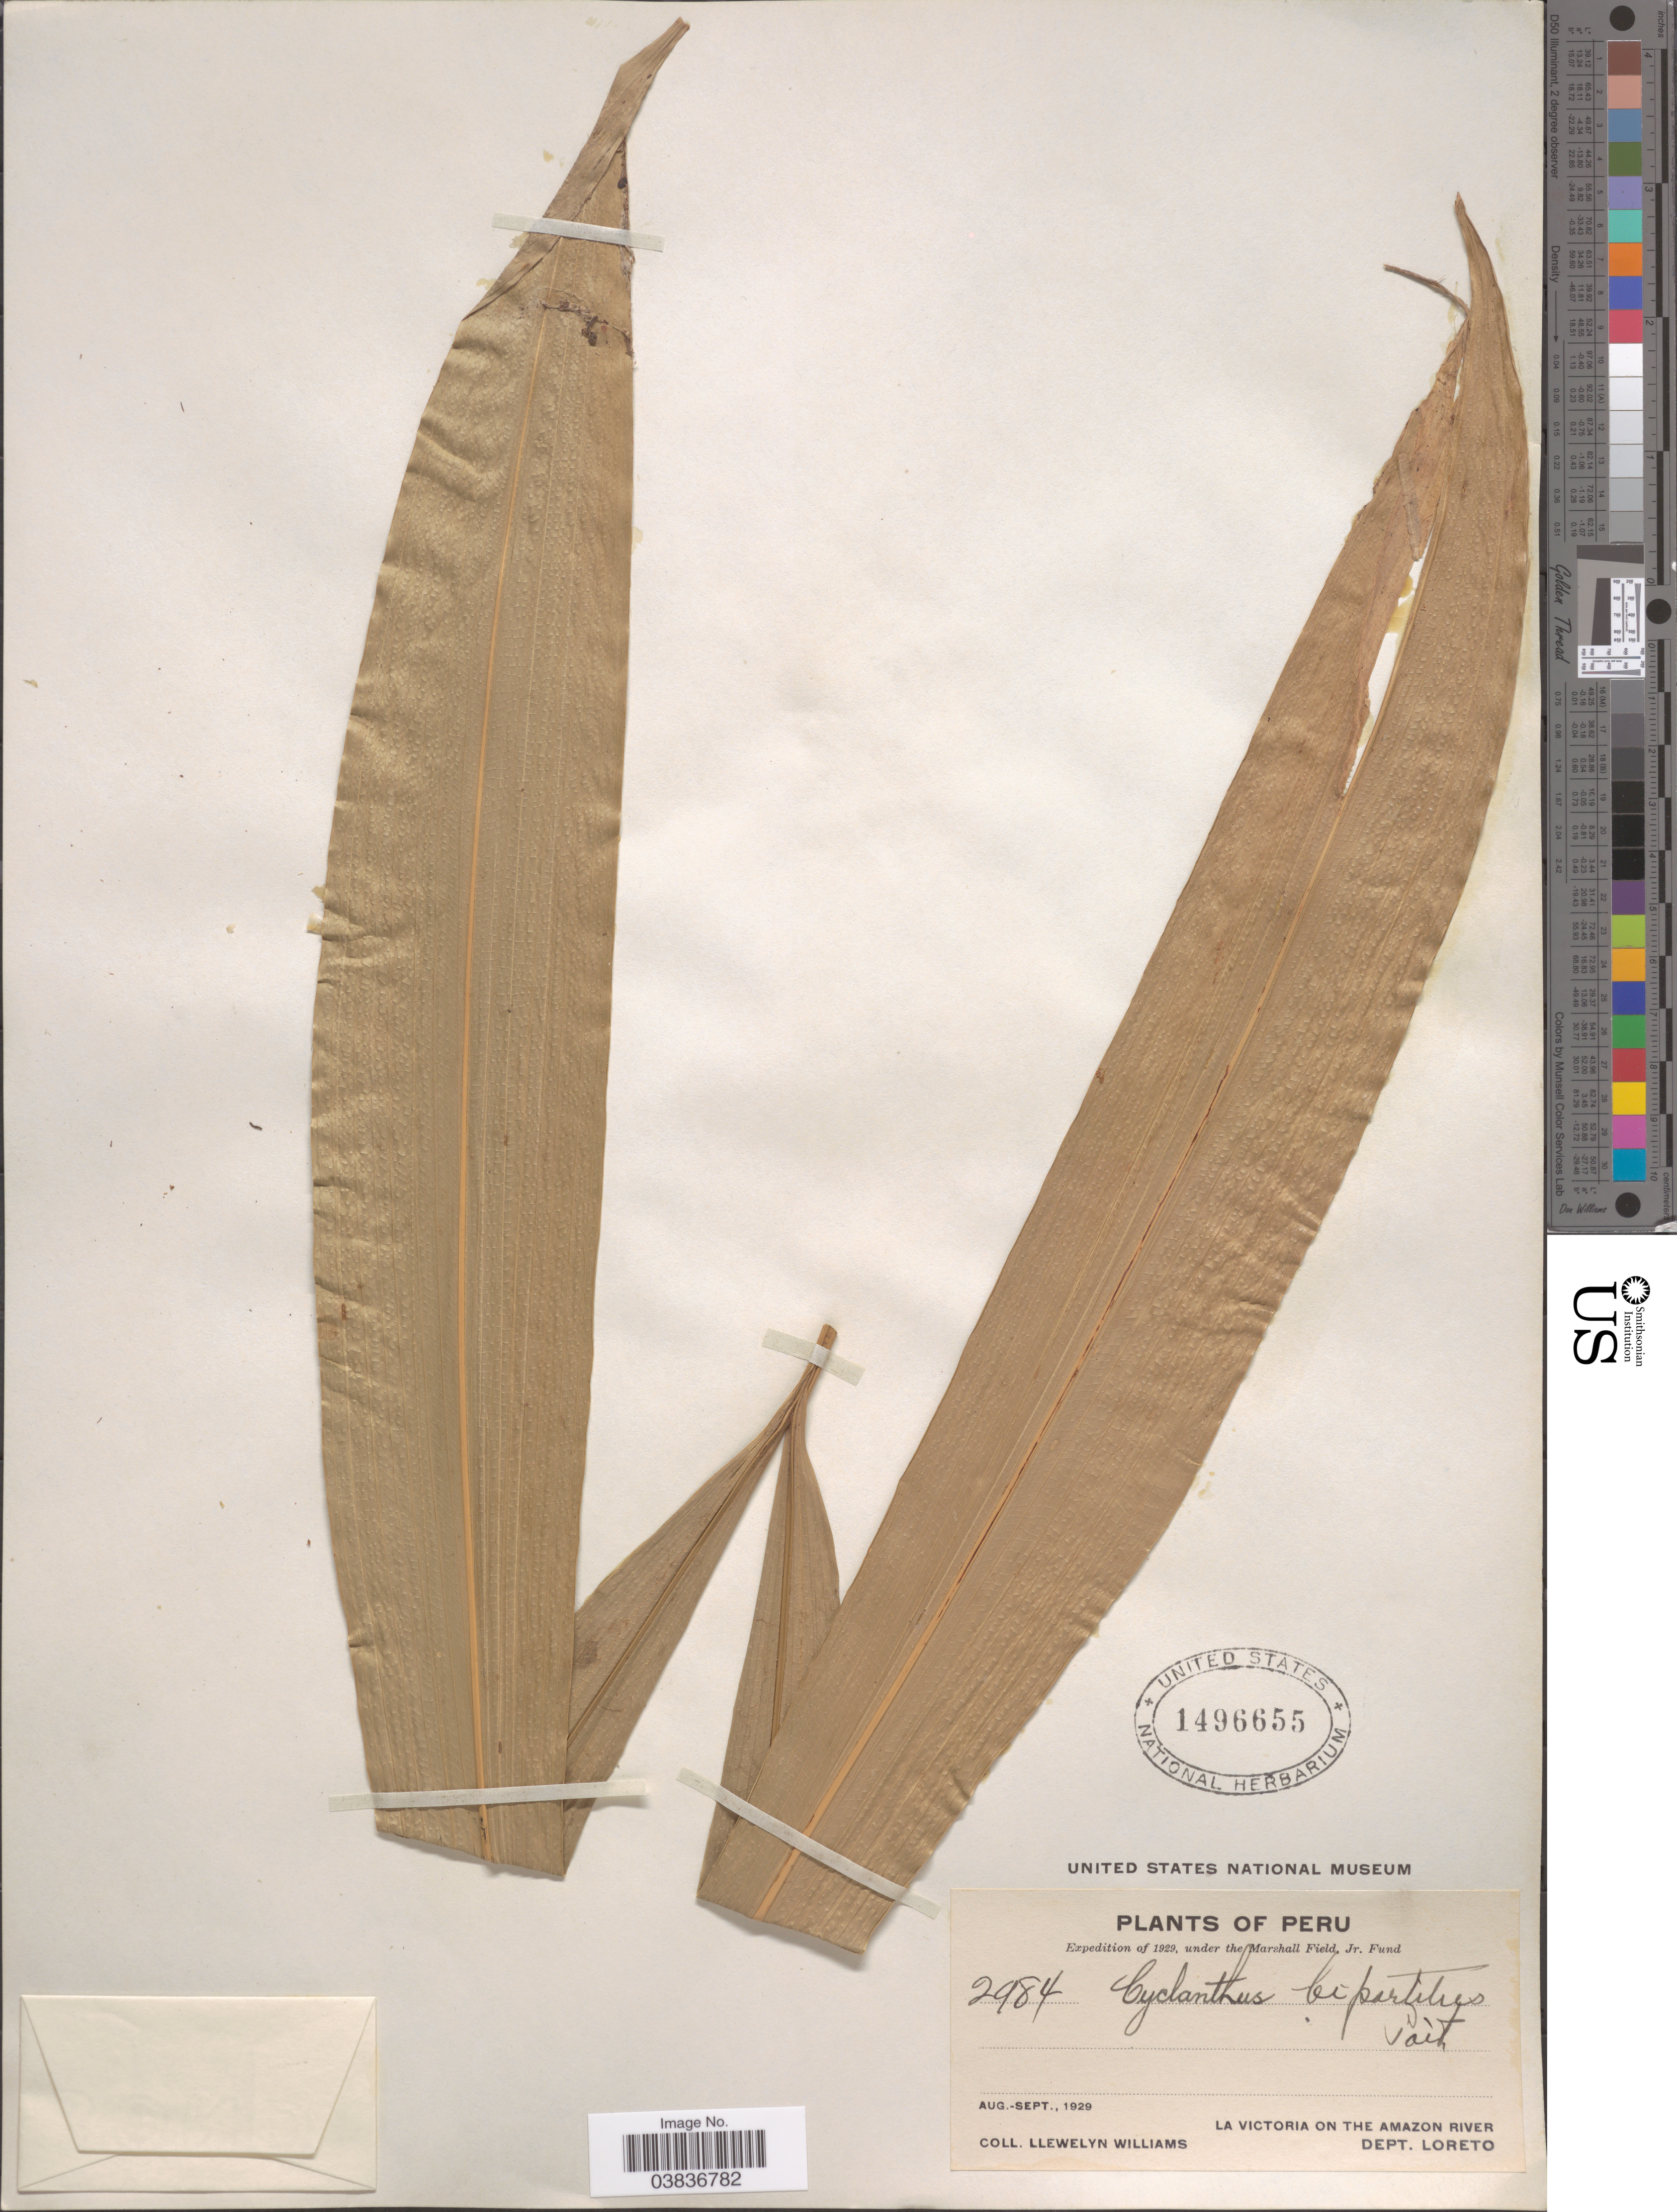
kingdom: Plantae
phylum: Tracheophyta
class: Liliopsida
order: Pandanales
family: Cyclanthaceae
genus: Cyclanthus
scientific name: Cyclanthus bipartitus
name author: Poit. ex A. Rich.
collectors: Ll. Williams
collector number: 2984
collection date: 1929-08/1929-09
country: Peru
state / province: Loreto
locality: La Victoria on the Amazon River. Dept. Loreto.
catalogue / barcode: US 1496655